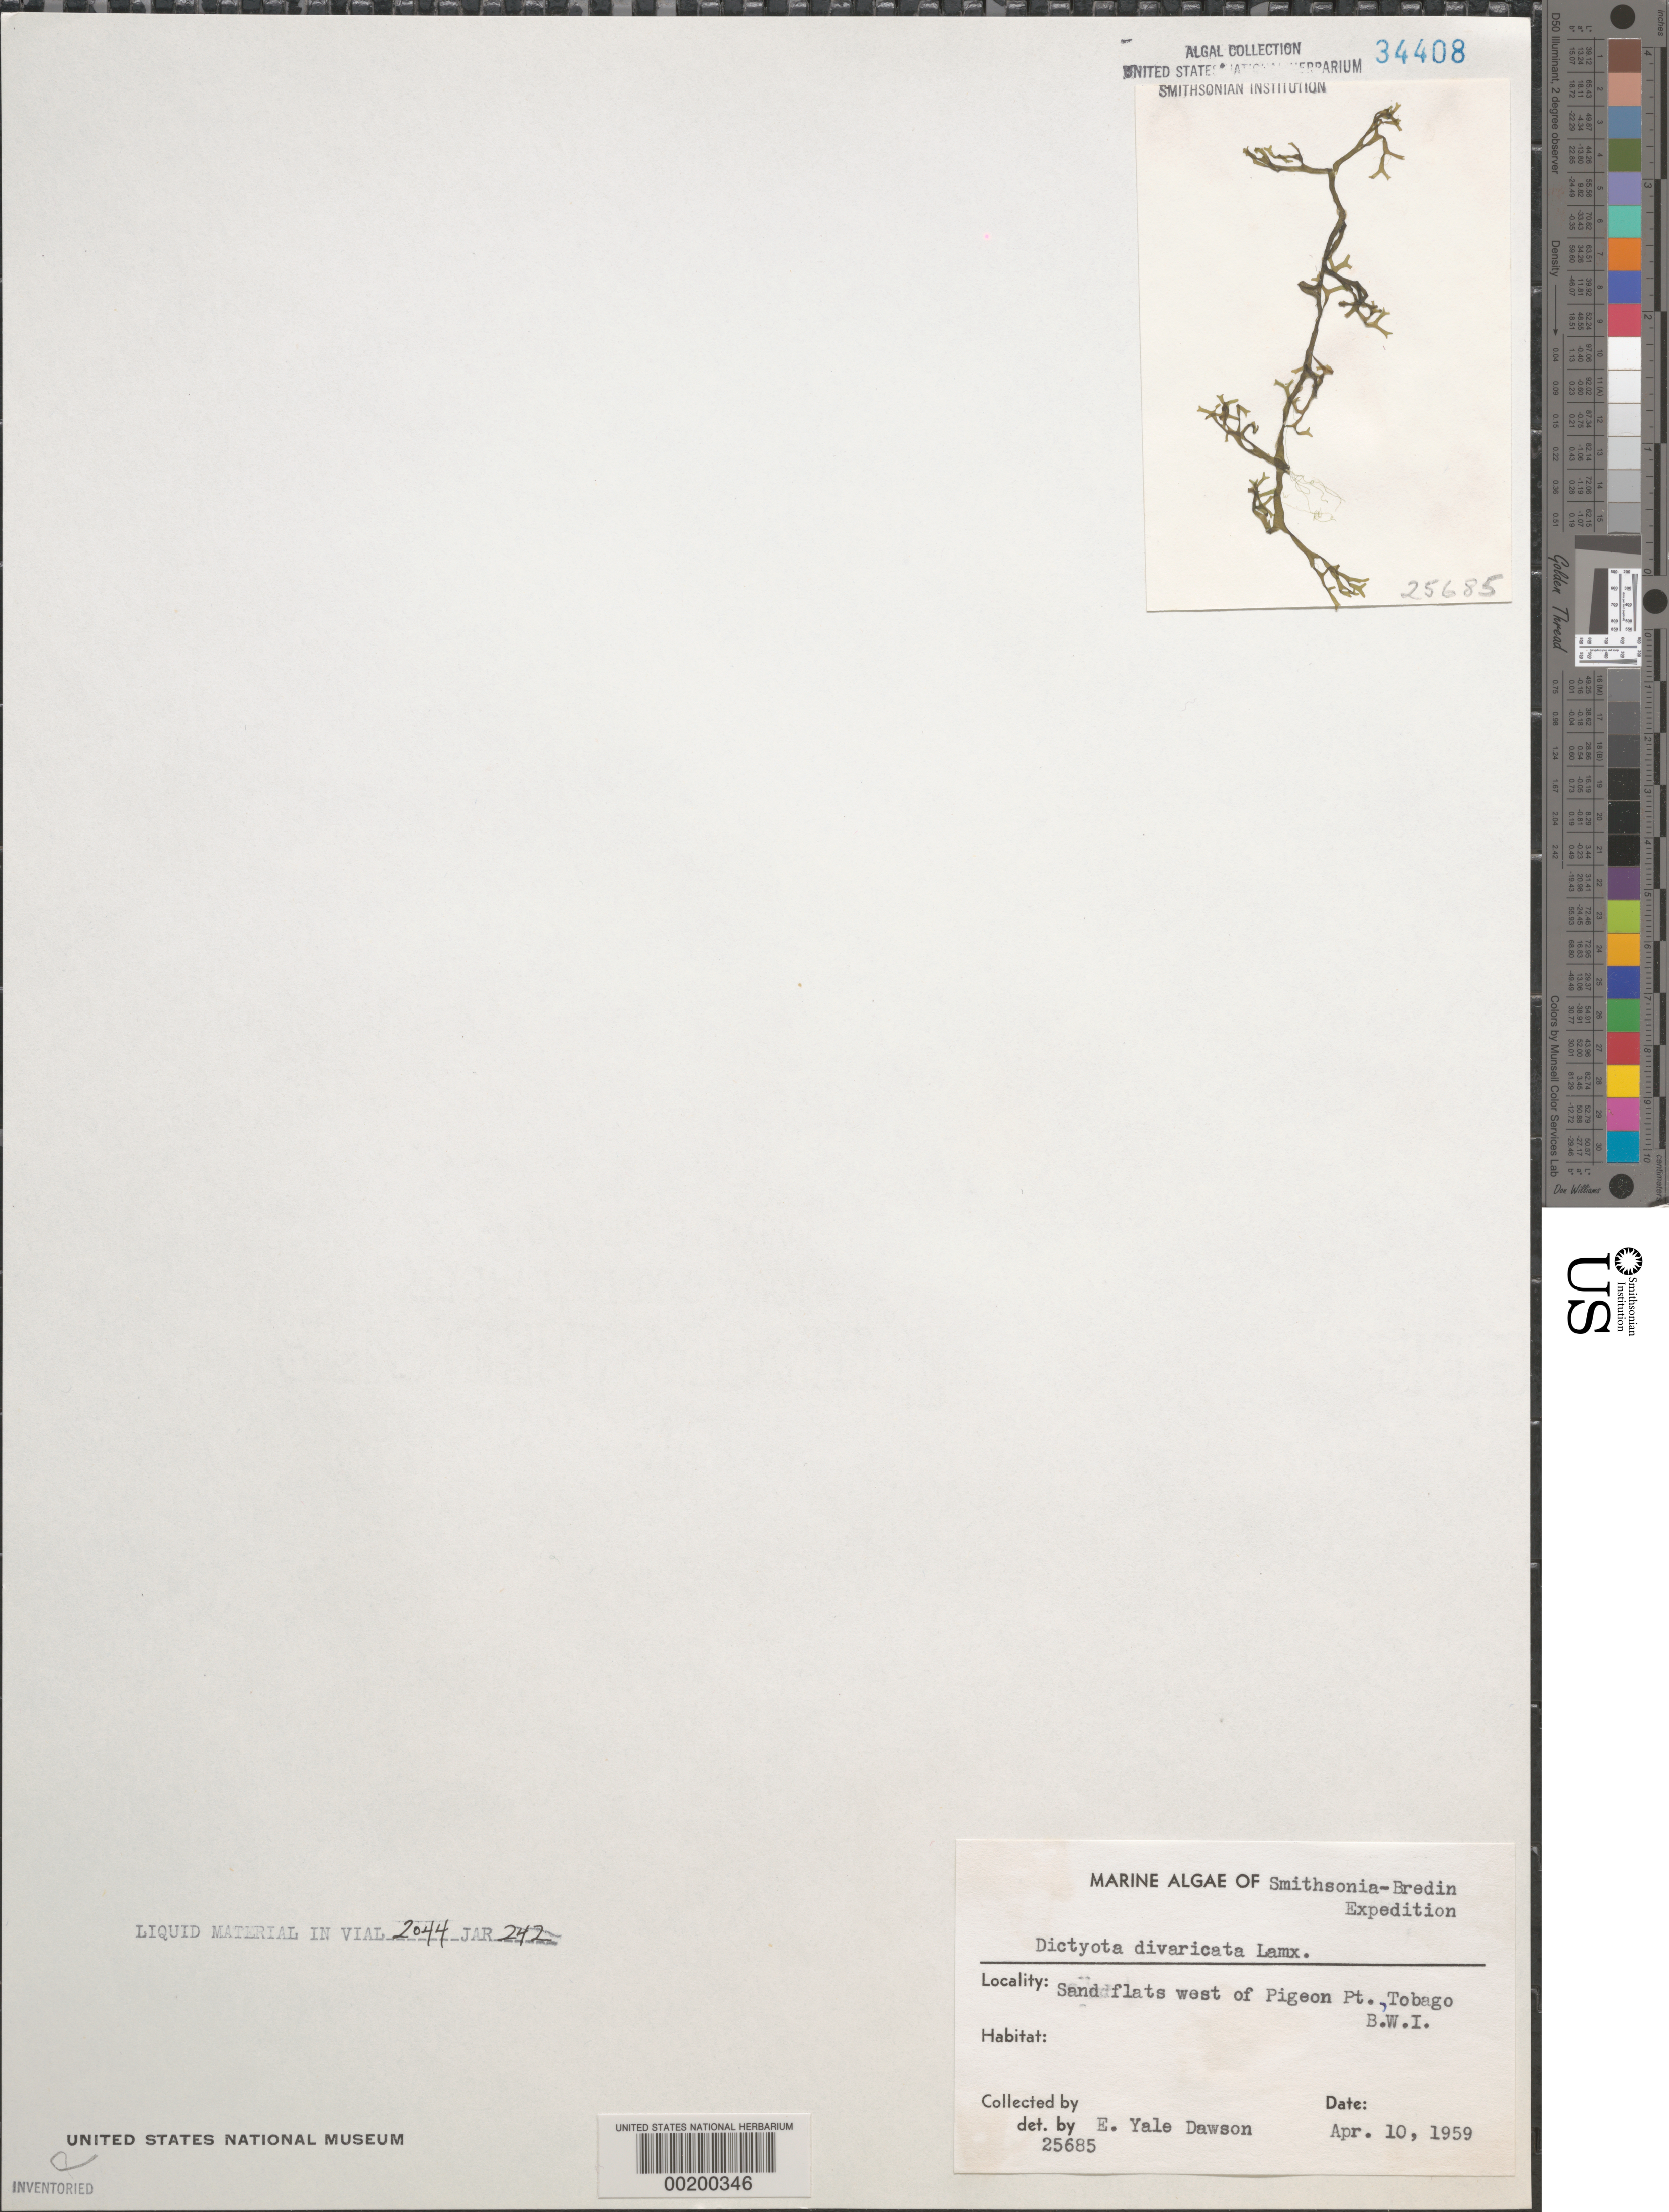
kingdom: Chromista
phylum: Ochrophyta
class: Phaeophyceae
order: Dictyotales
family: Dictyotaceae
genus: Dictyota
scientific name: Dictyota divaricata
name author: J.V.Lamouroux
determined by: Dawson, E. Y.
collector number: EYD 25685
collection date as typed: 10 Apr 1959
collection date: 1959-04-10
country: Trinidad and Tobago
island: Tobago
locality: West of Pigeon Point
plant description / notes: Smithsonian-Bredin Expedition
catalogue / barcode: US 34408